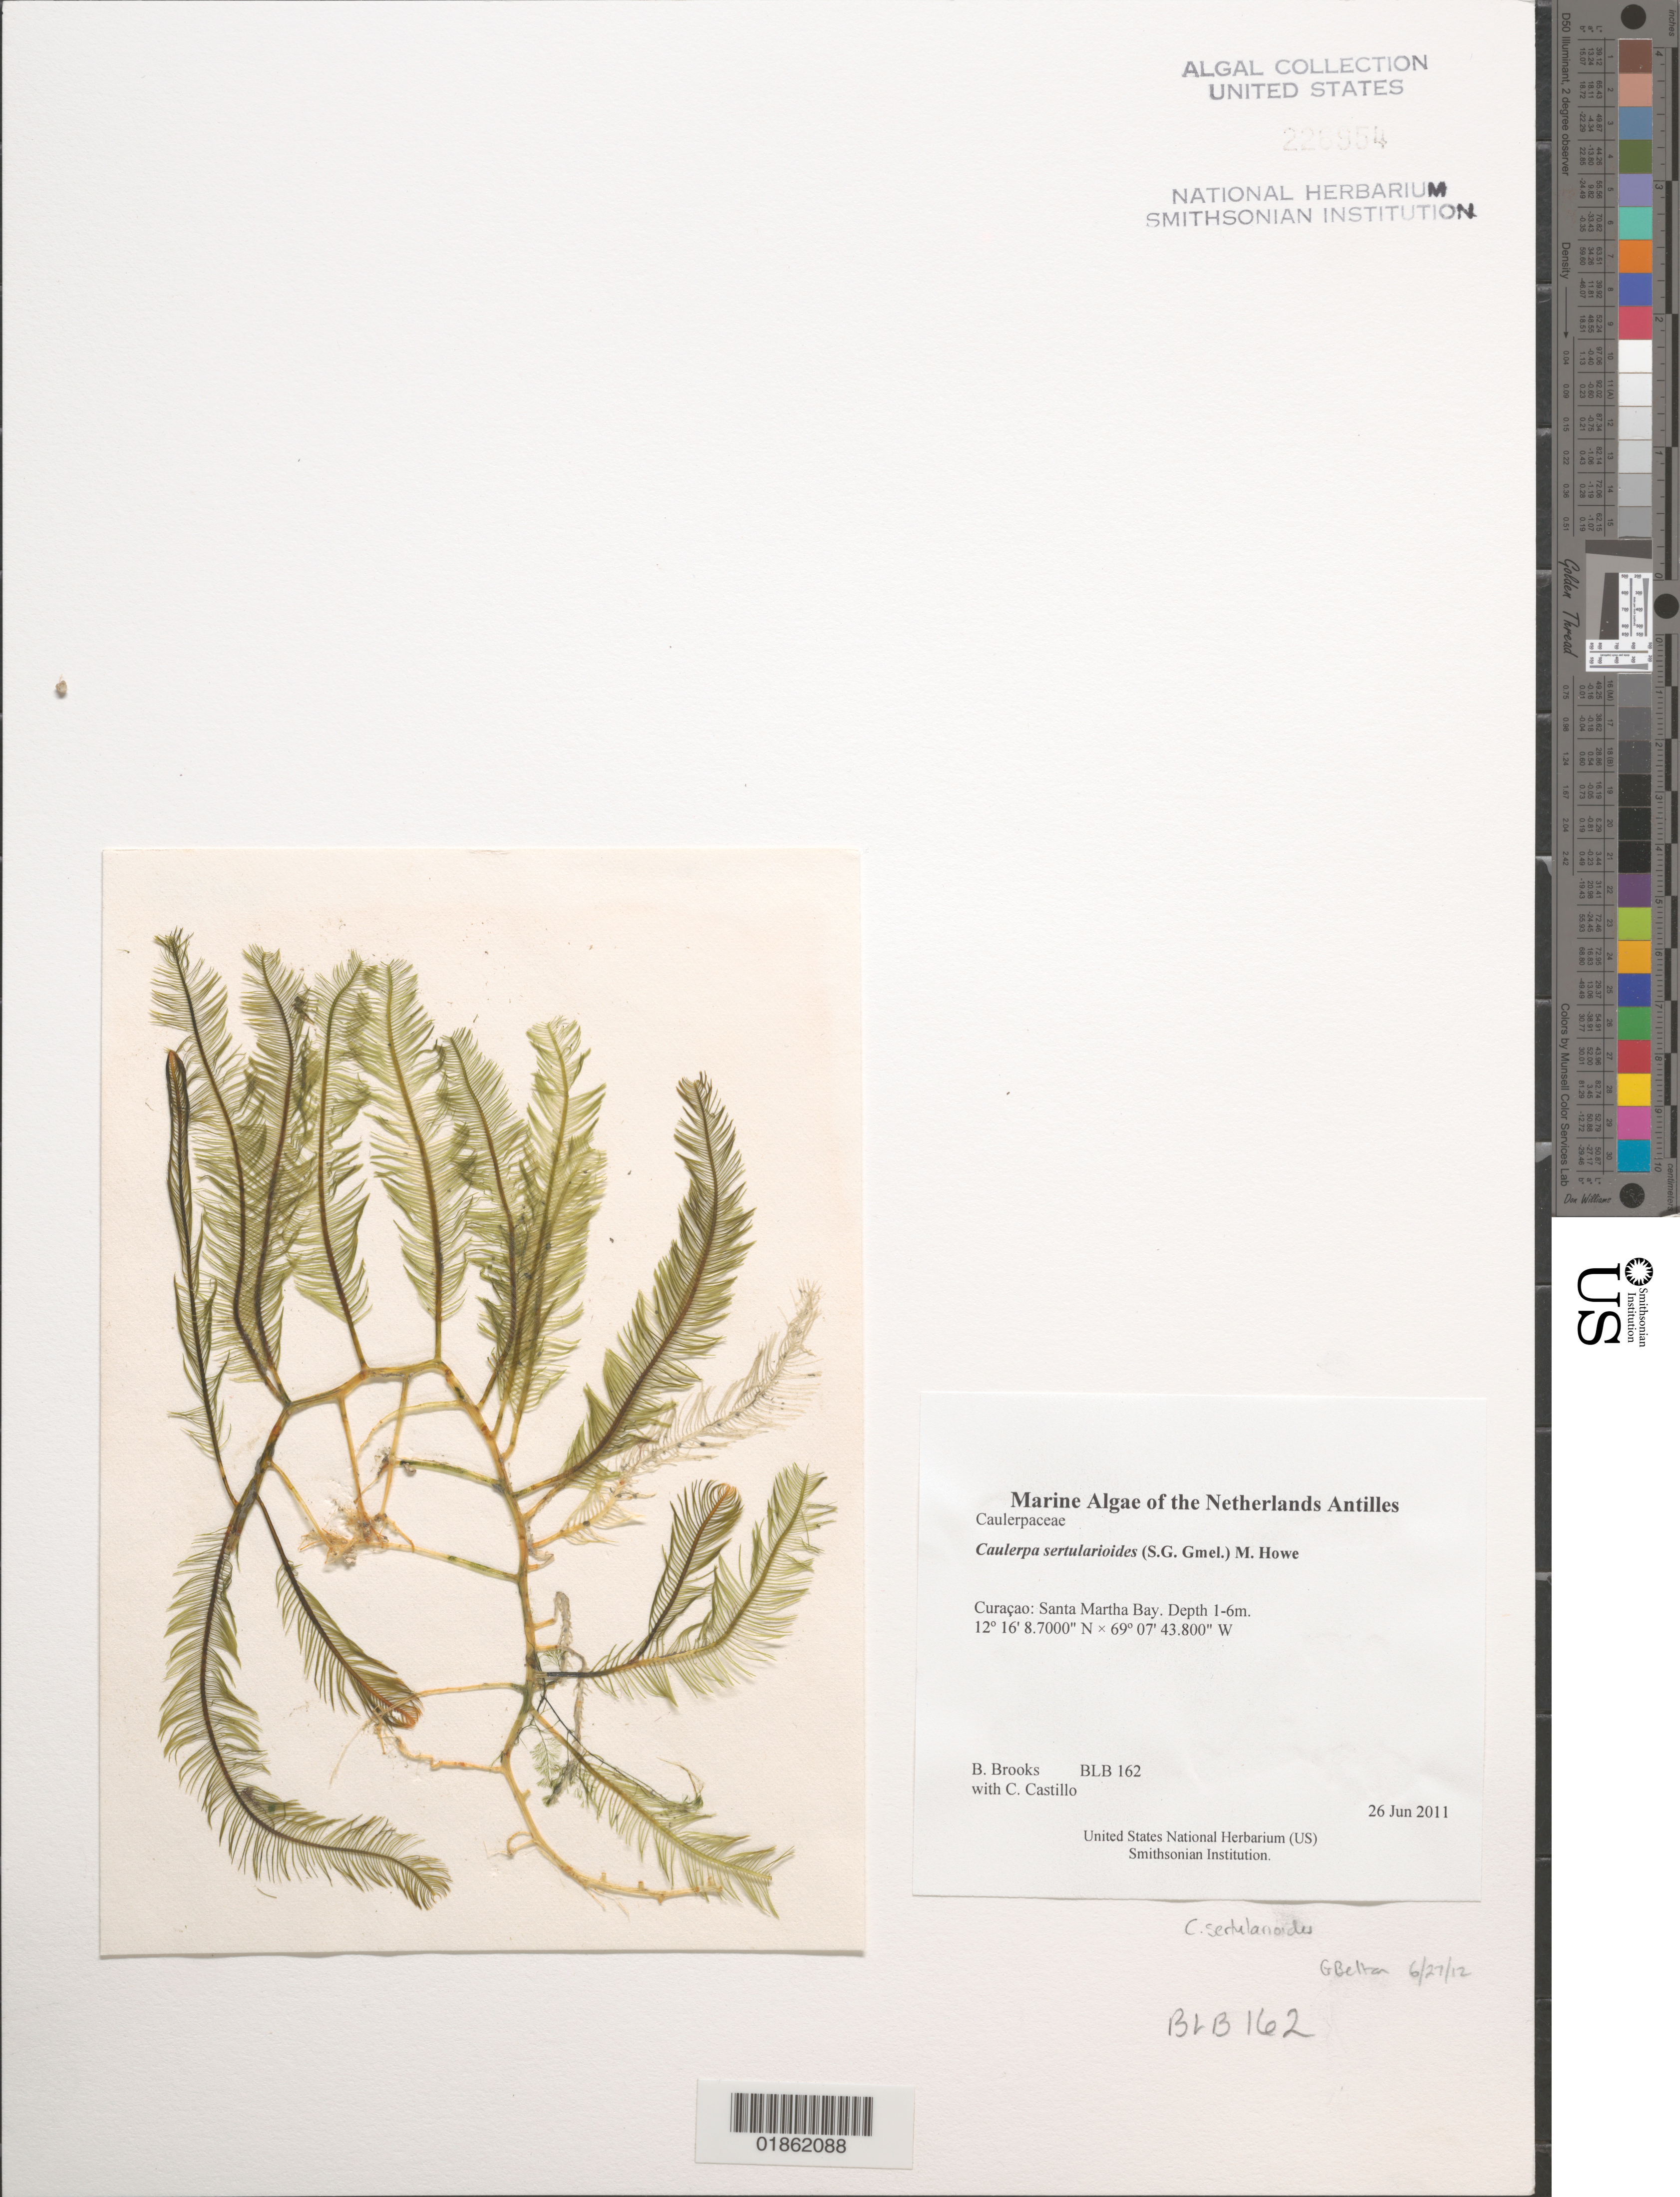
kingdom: Plantae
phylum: Chlorophyta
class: Ulvophyceae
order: Bryopsidales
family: Caulerpaceae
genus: Caulerpa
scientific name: Caulerpa sertularioides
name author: (S.G. Gmel.) M. Howe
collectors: B. Brooks & C. Castillo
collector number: BLB 162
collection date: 2011-06-26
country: Curaçao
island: Curaçao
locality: Santa Martha Bay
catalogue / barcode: US 226954